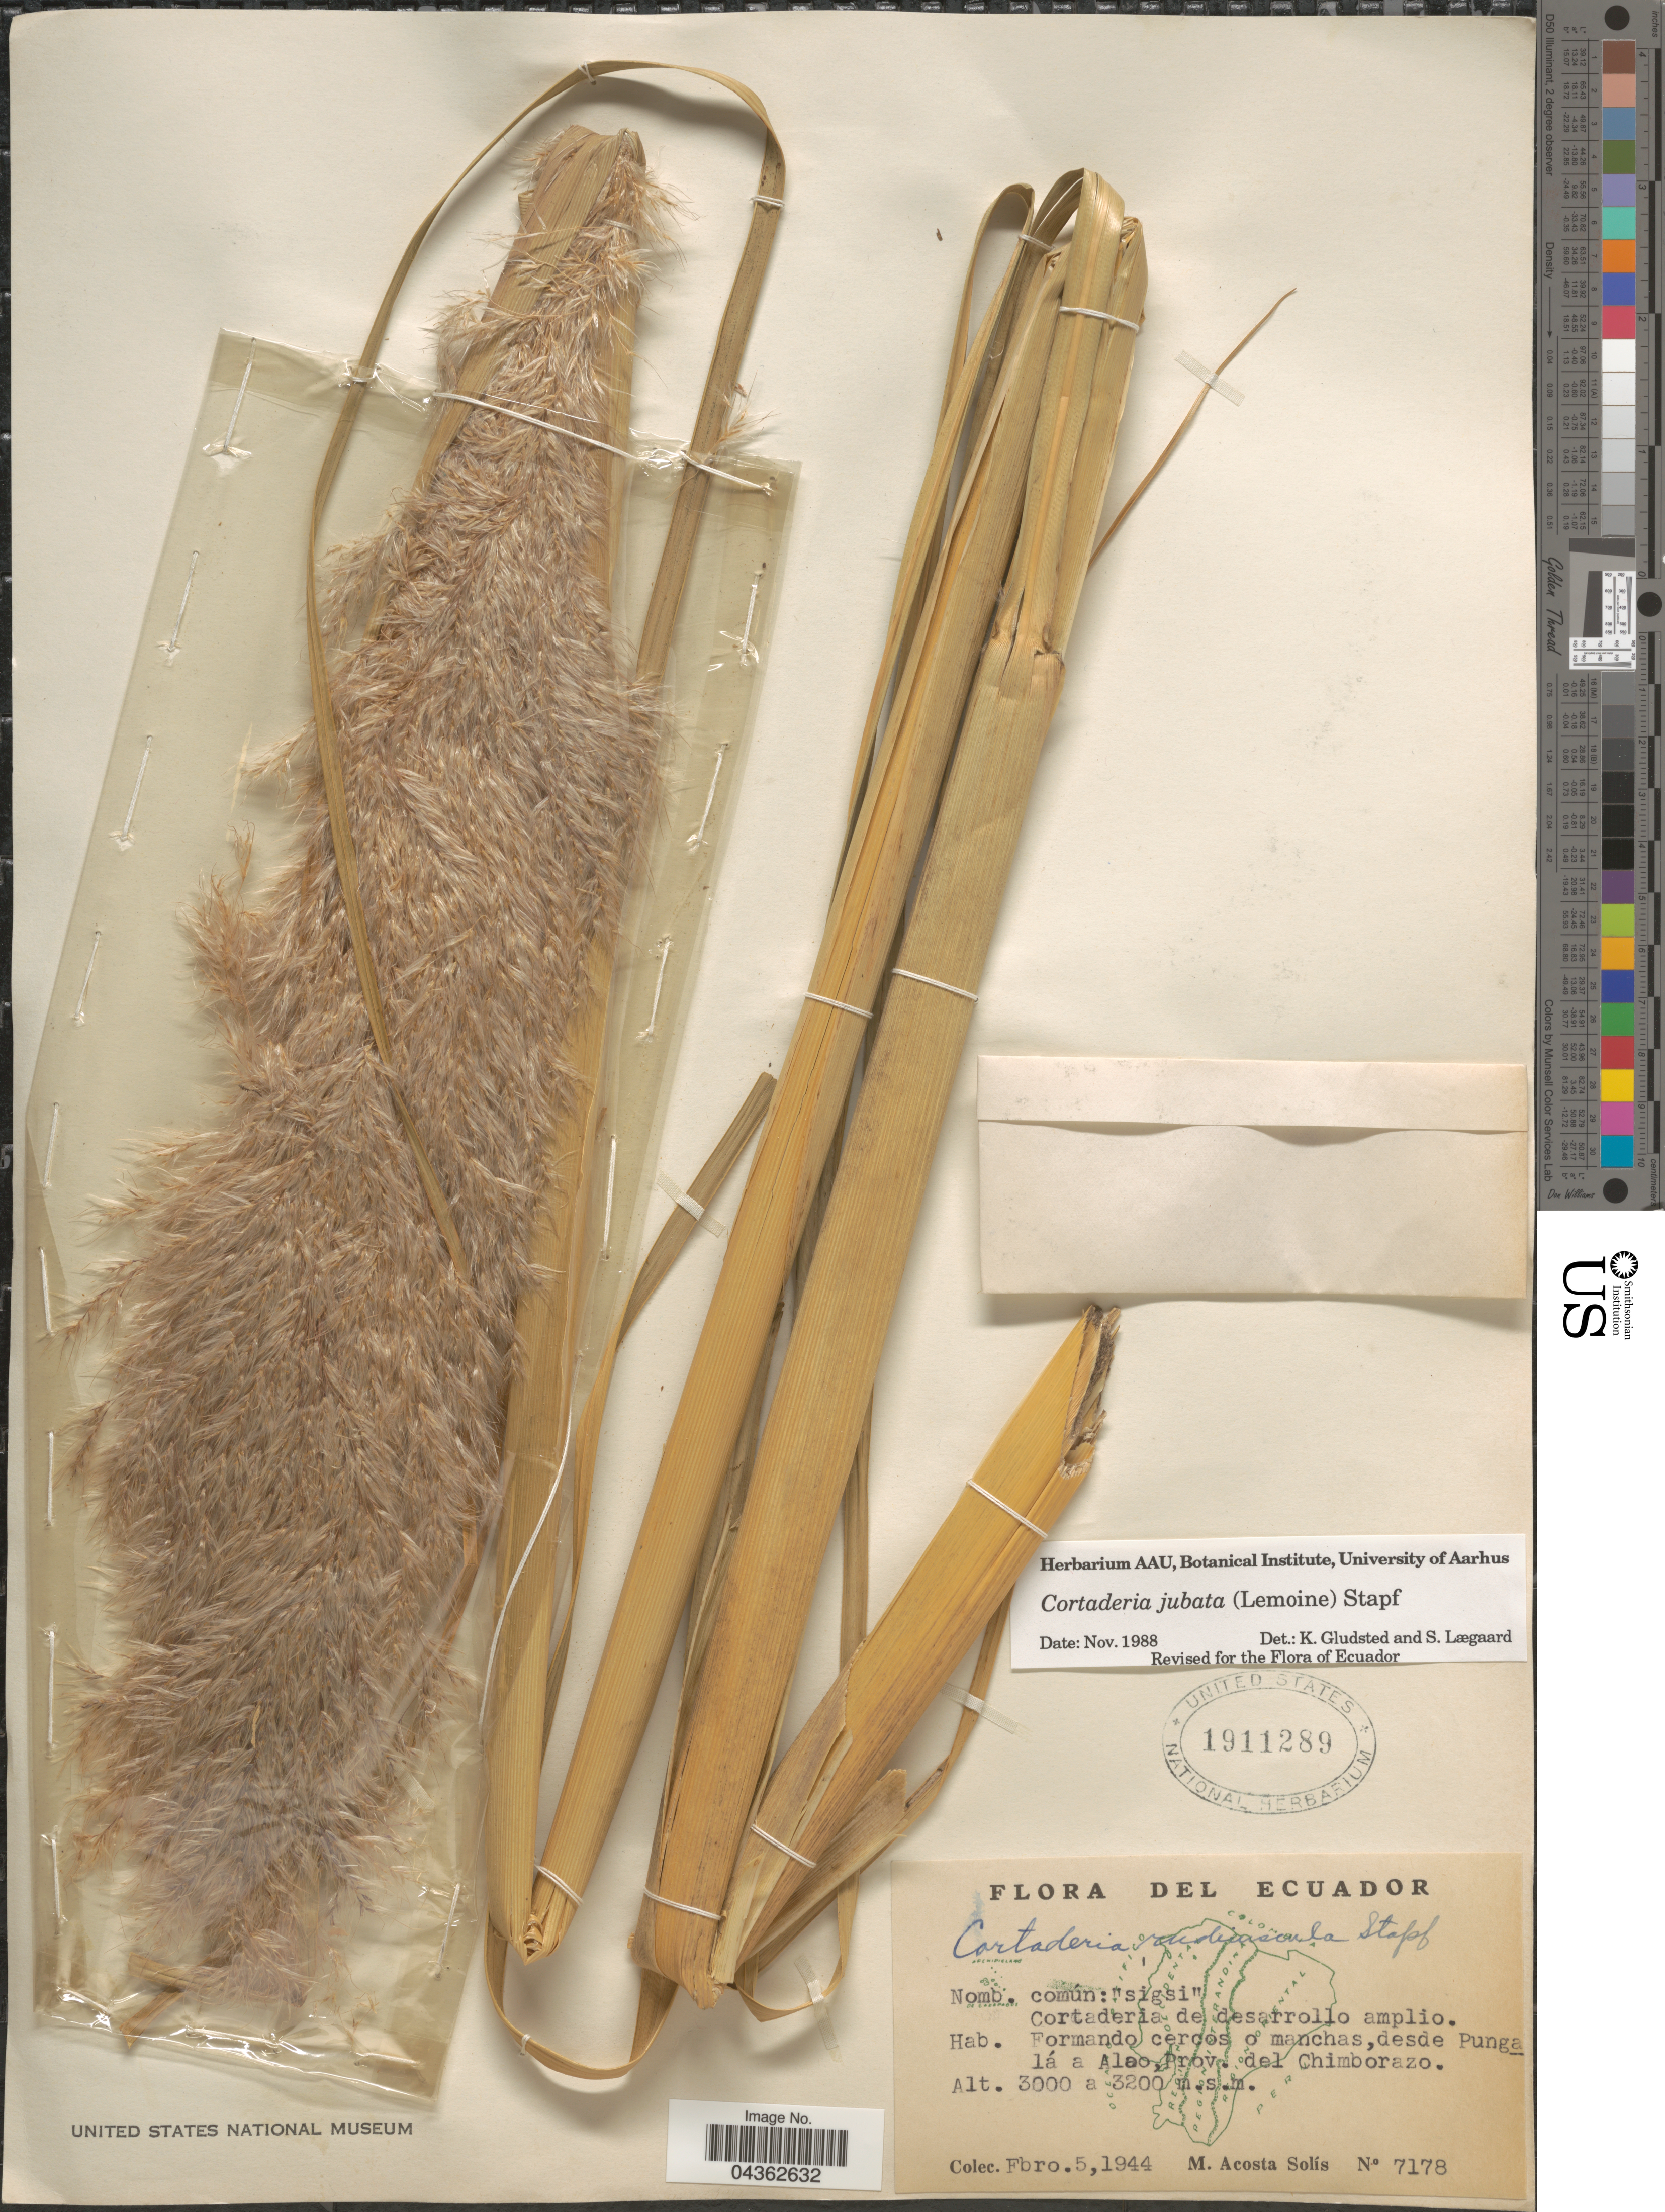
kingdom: Plantae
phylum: Tracheophyta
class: Liliopsida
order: Poales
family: Poaceae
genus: Cortaderia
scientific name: Cortaderia jubata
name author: (Lemoine) Stapf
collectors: M. Acosta Solis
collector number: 7178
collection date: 1944-02-05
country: Ecuador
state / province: Chimborazo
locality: Formando cercos o manchas, desde Pungalá a Alao.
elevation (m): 3000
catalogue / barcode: US 1911289